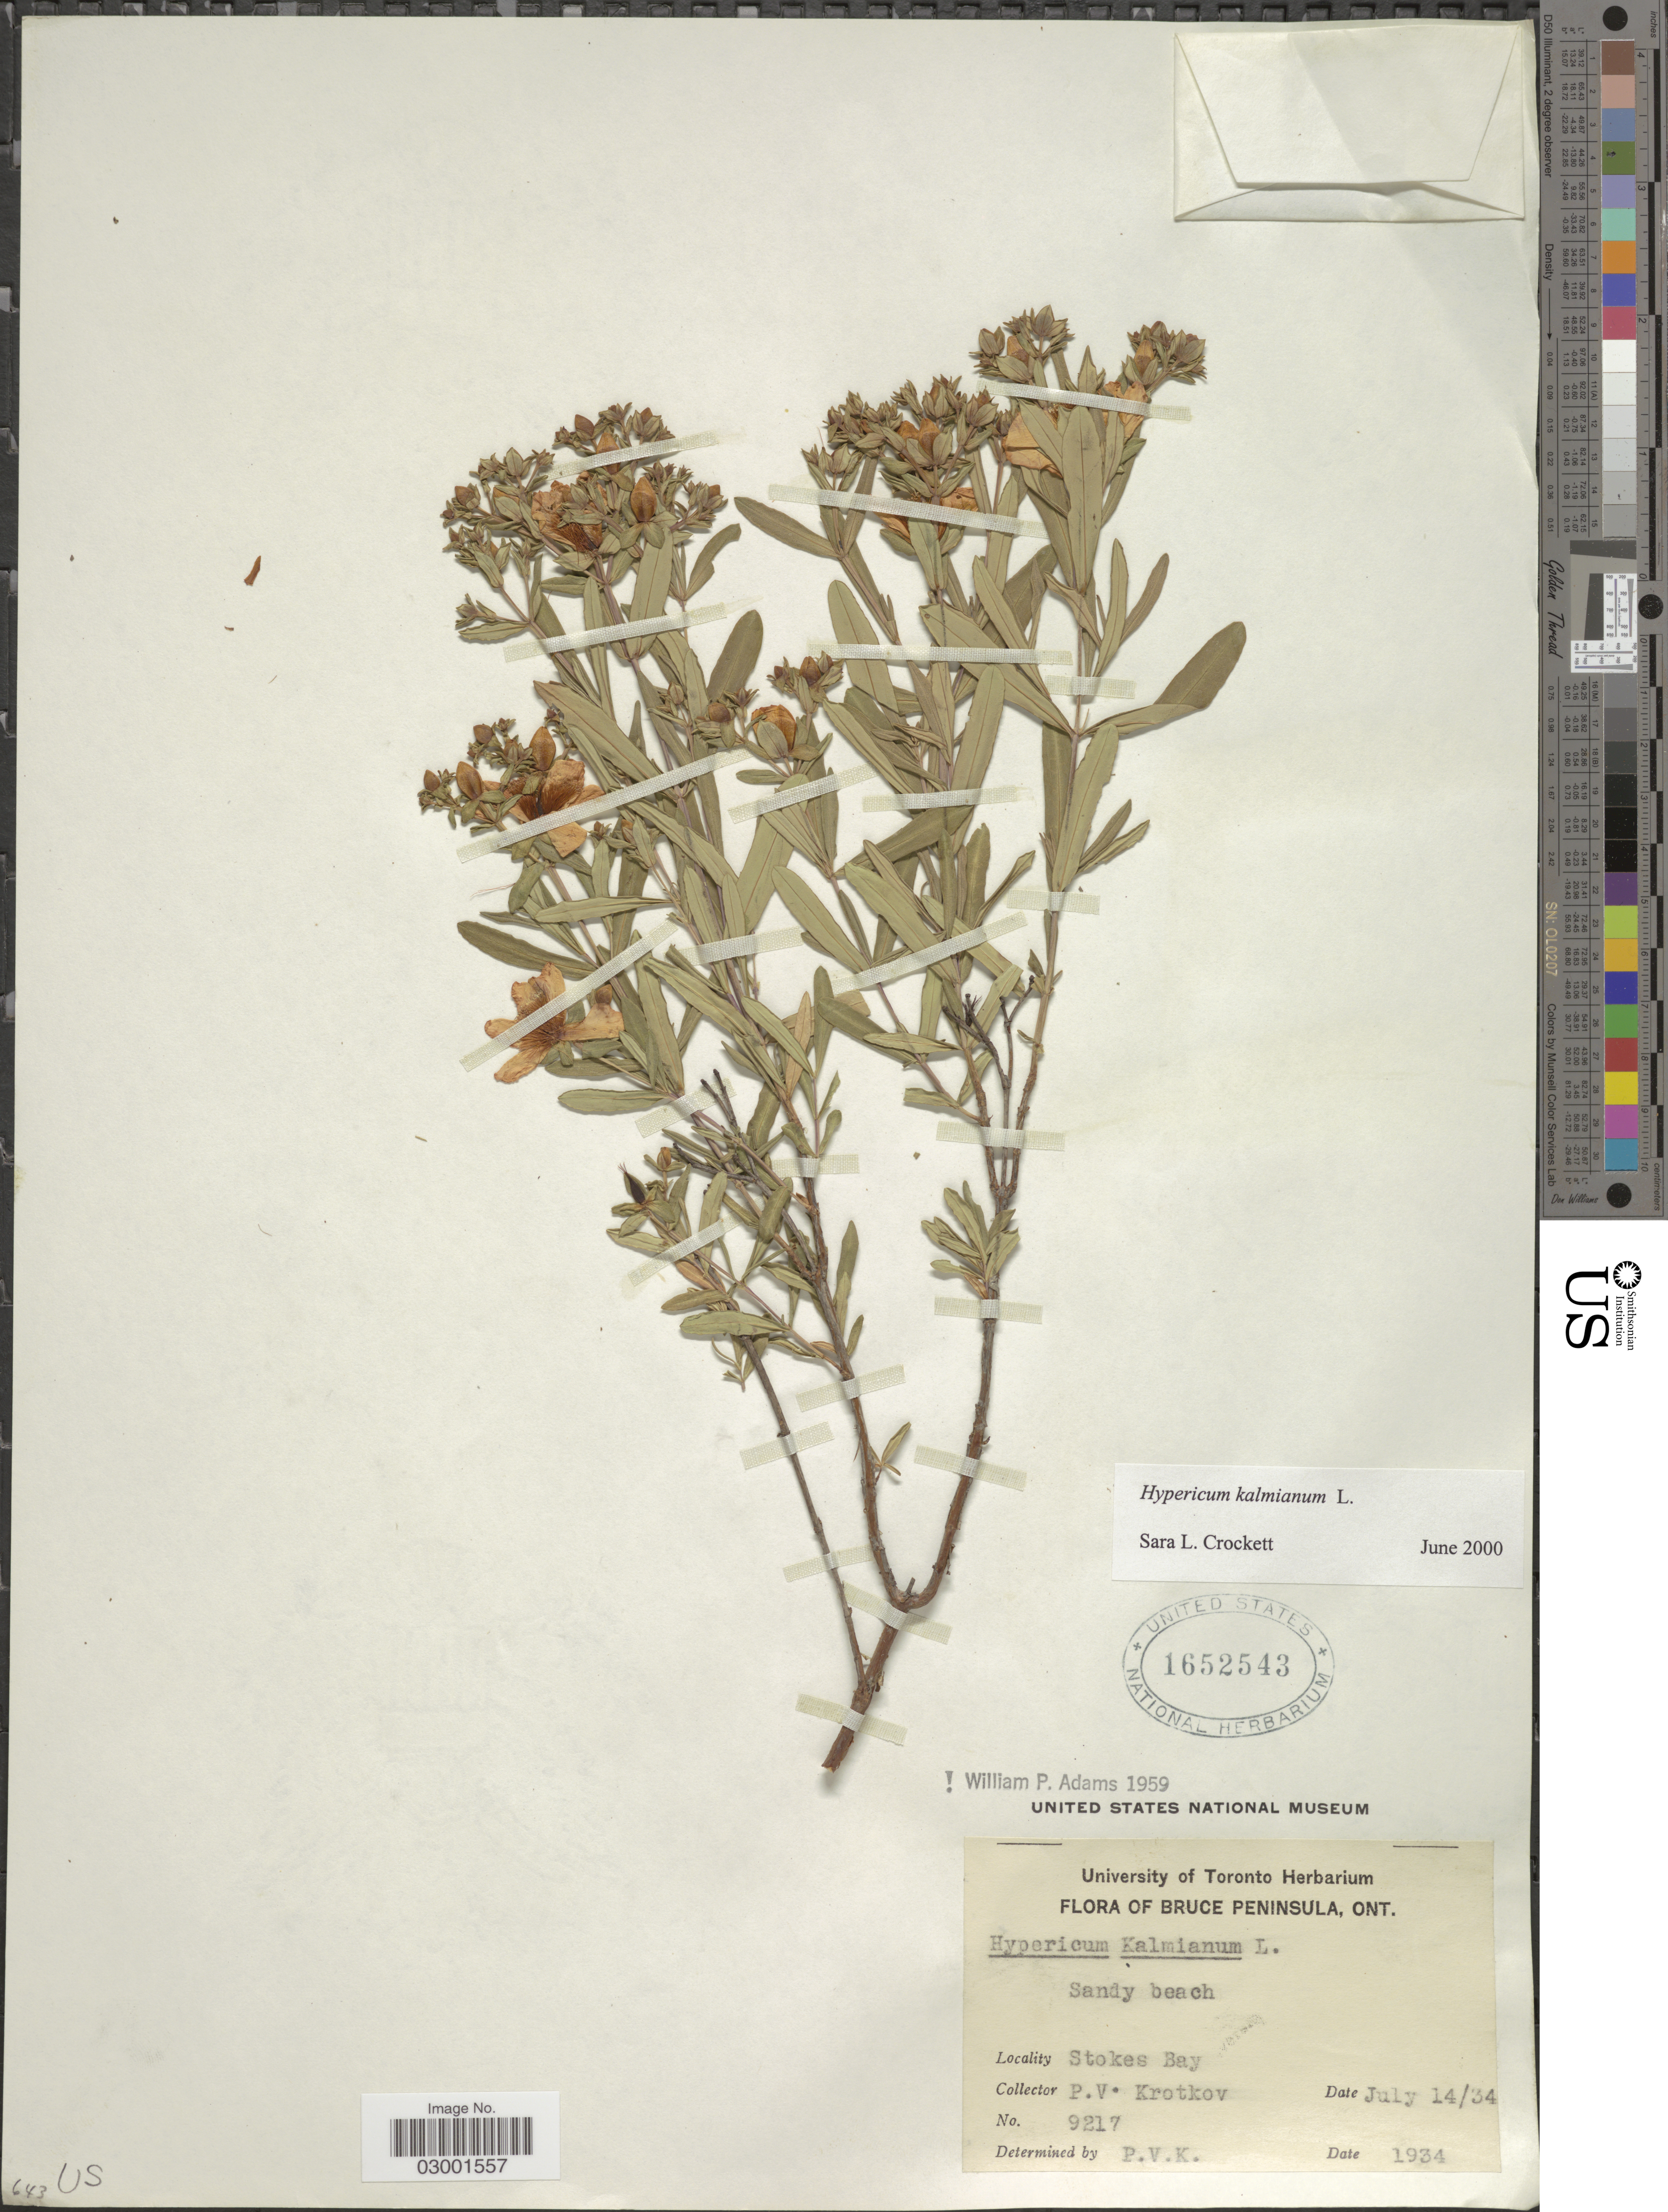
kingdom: Plantae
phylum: Tracheophyta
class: Magnoliopsida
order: Malpighiales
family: Hypericaceae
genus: Hypericum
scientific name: Hypericum kalmianum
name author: L.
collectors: P. V. Krotkov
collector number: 9217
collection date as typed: Transcribed d/m/y: 14/7/34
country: Canada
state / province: Ontario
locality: Bruce Peninsula, Stokes Bay.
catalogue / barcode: US 1652543